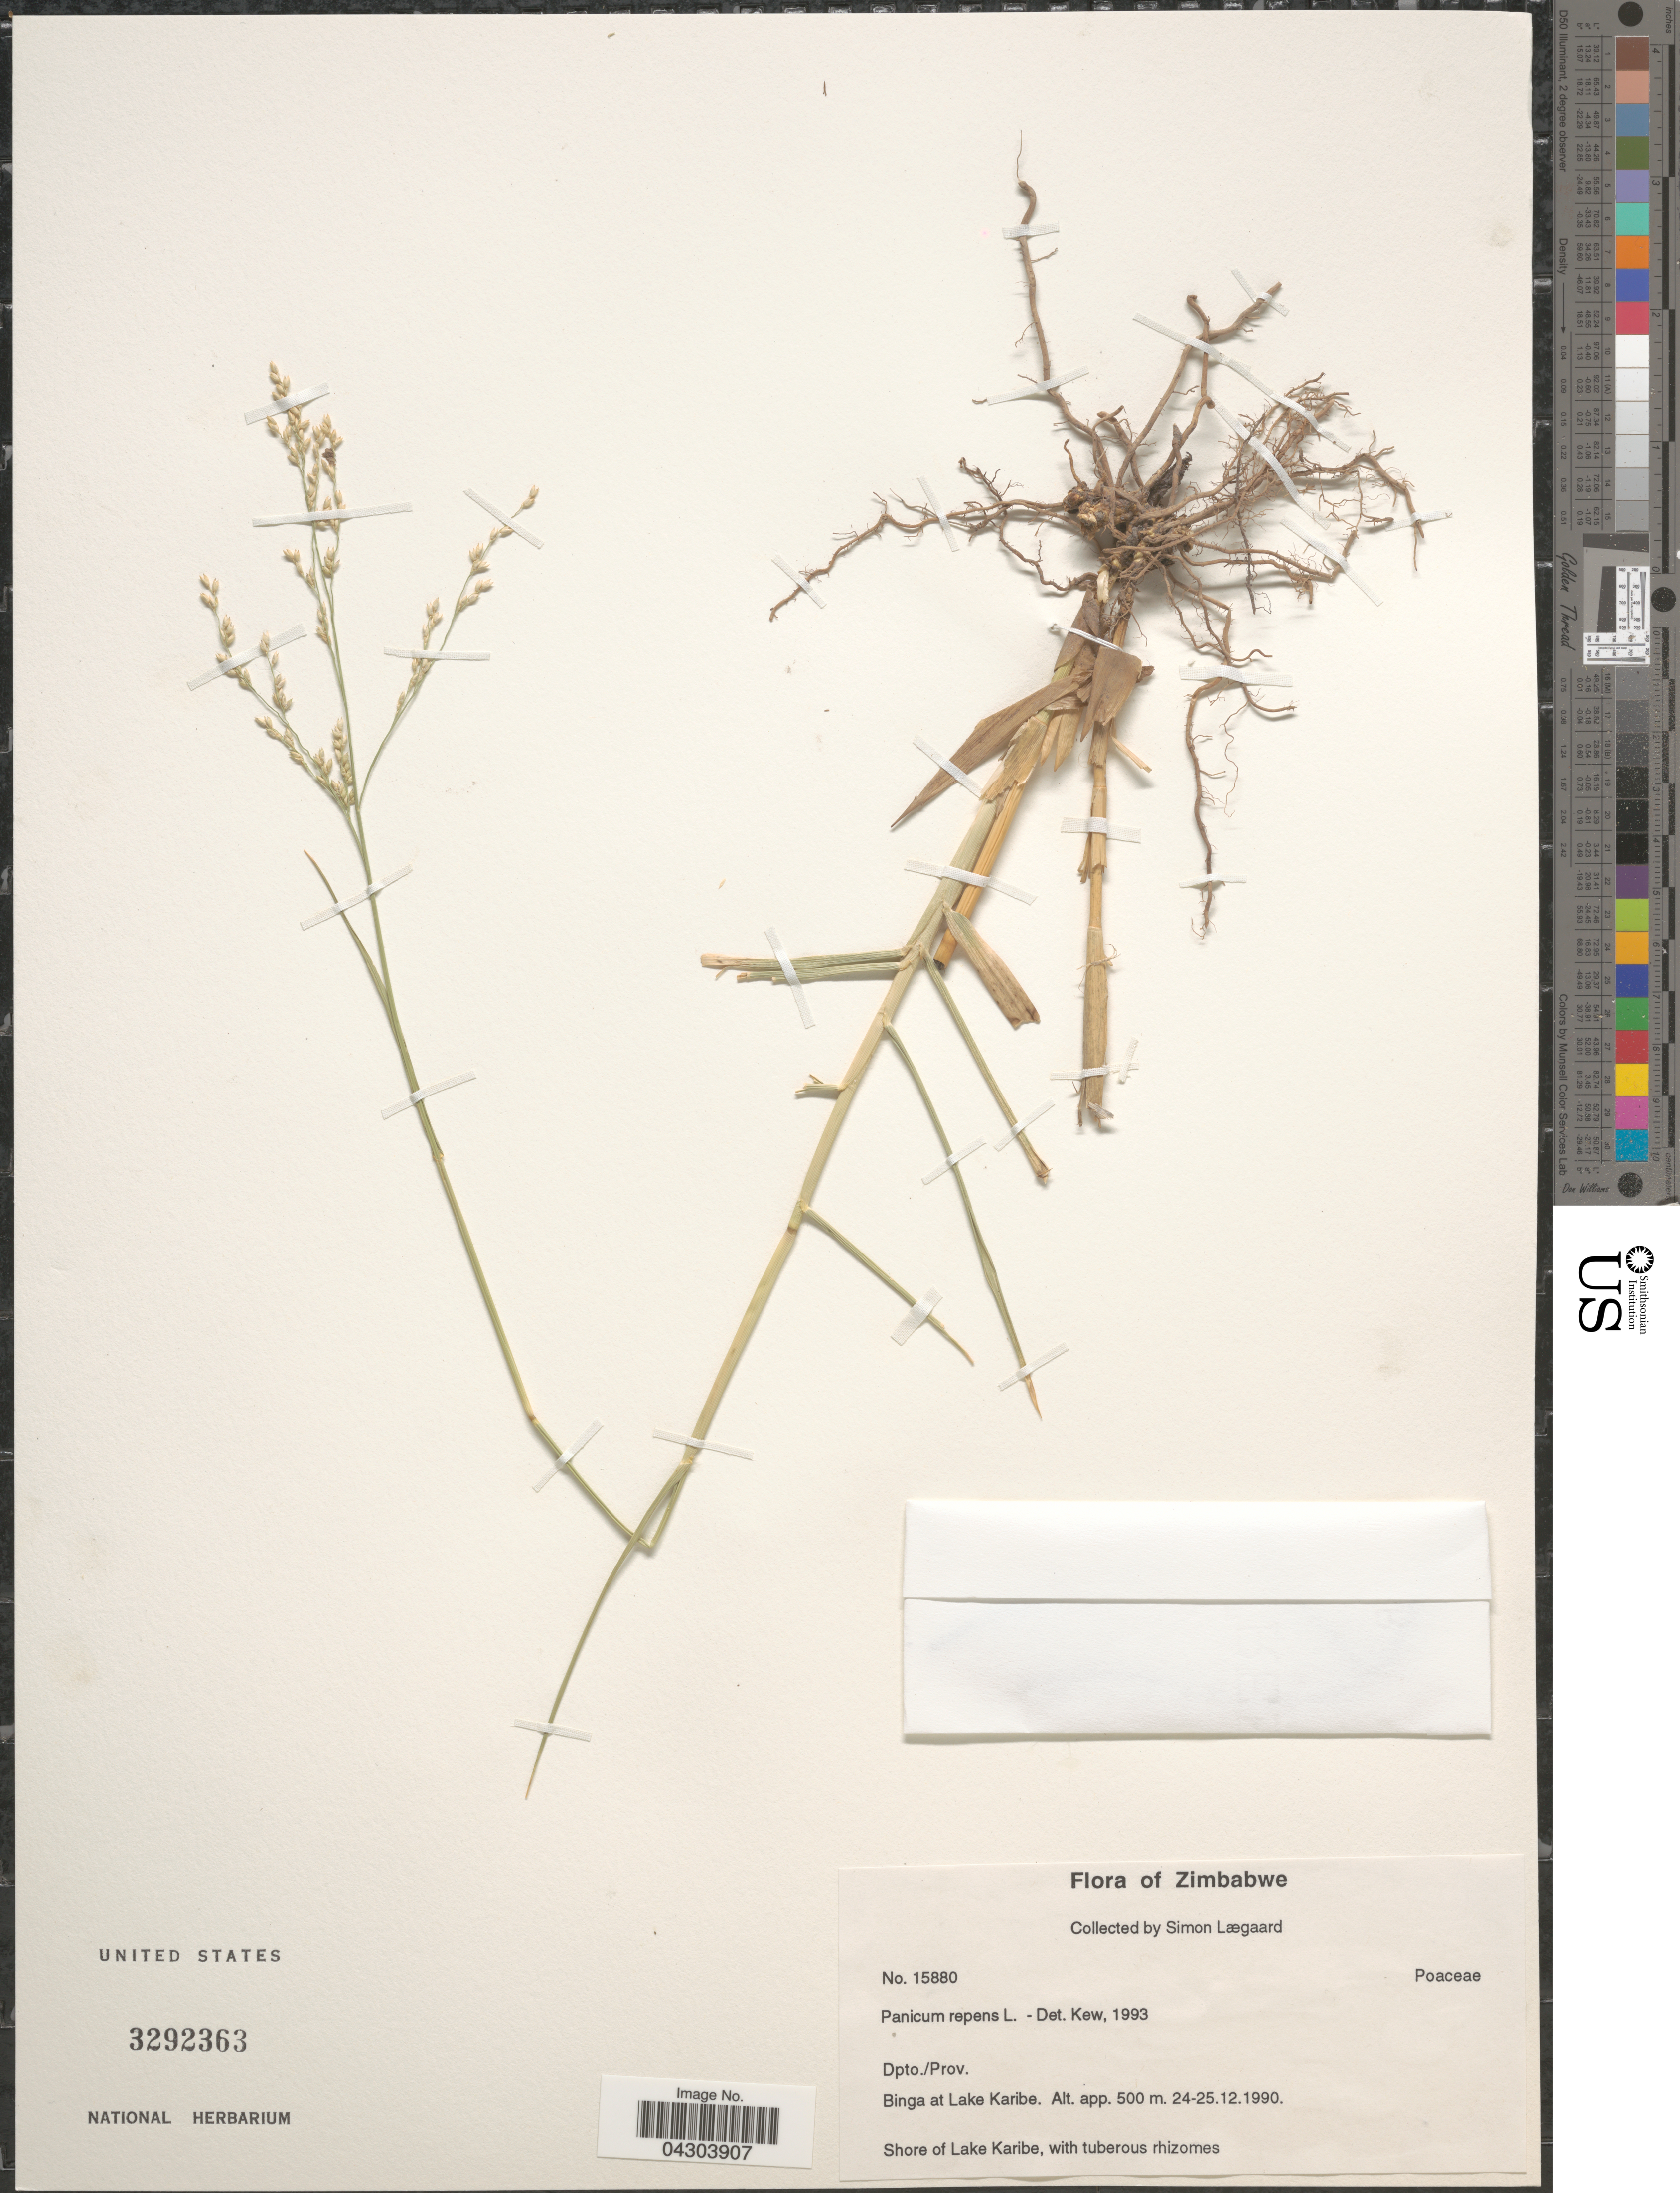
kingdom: Plantae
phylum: Tracheophyta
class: Liliopsida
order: Poales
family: Poaceae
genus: Panicum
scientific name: Panicum repens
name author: L.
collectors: S. Lægaard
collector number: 15880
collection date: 1990-12-24/1990-12-25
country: Zimbabwe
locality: Dpto./Prov. Binga at Lake Karibe.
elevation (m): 500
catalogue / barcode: US 3292363